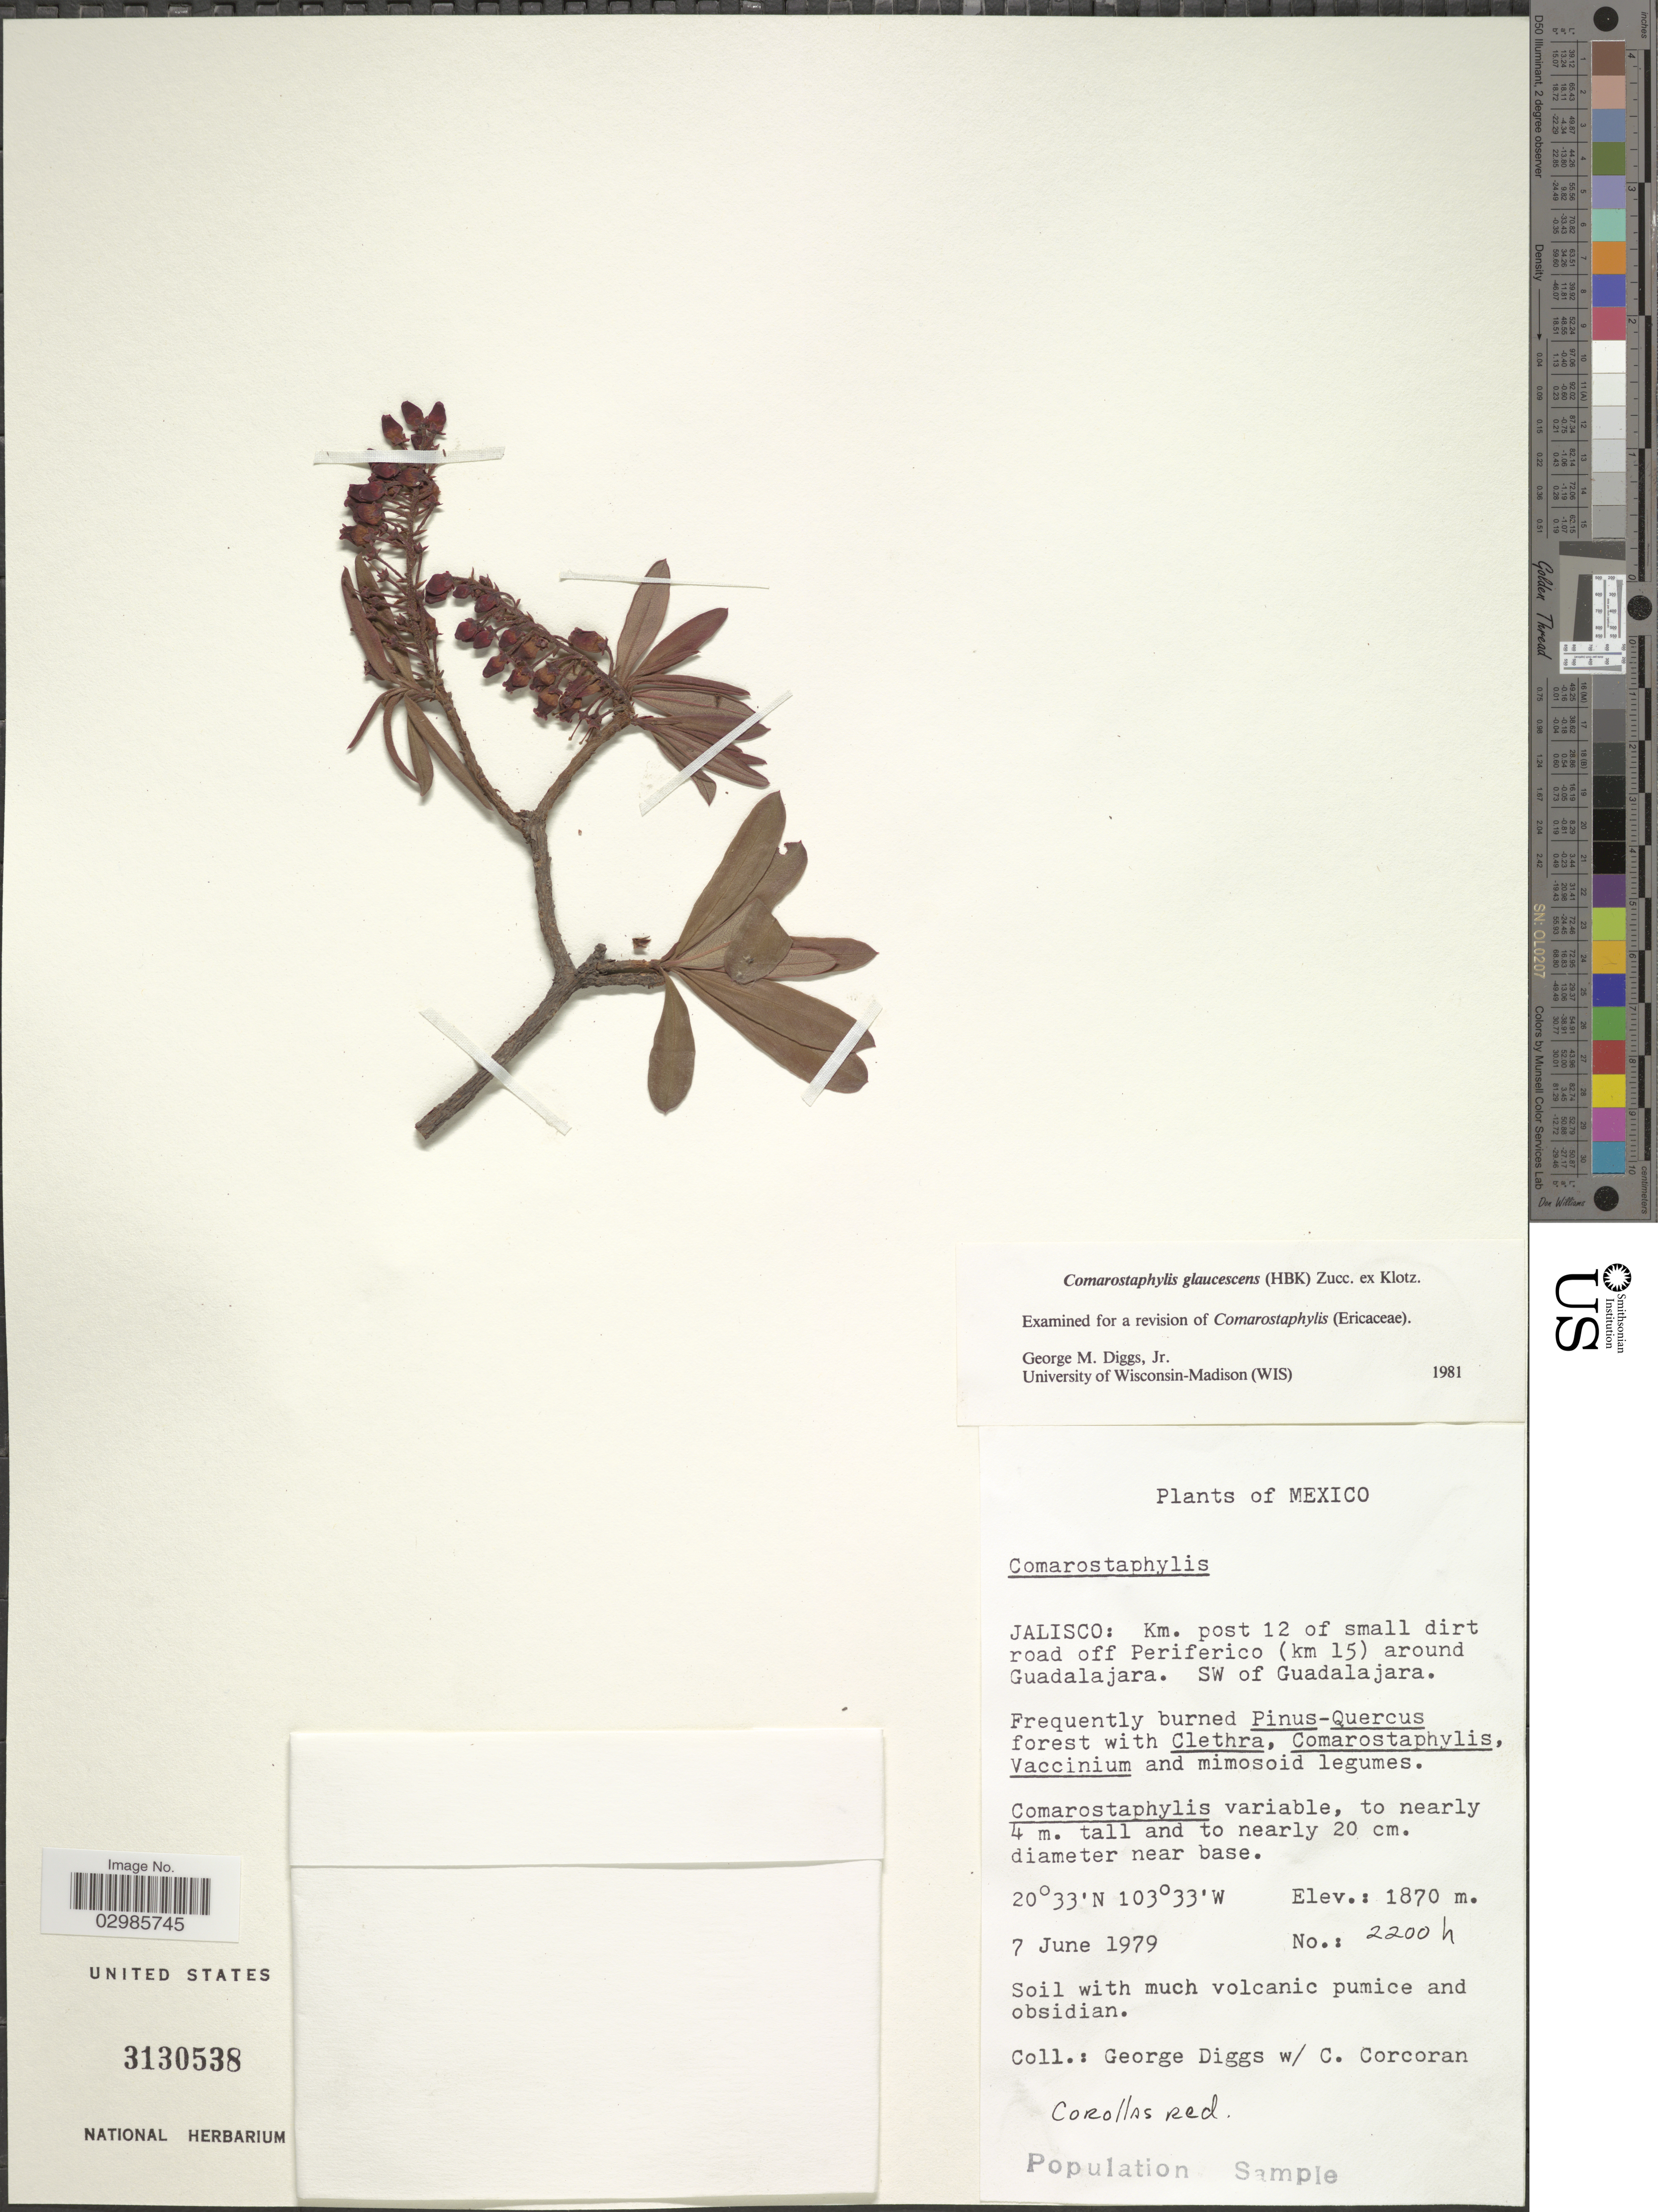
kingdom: Plantae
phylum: Tracheophyta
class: Magnoliopsida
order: Ericales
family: Ericaceae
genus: Comarostaphylis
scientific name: Comarostaphylis glaucescens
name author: (Kunth) Zucc. ex Klotzsch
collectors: G. Diggs & C. Corcoran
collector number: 2200h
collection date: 1979-06-07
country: Mexico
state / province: Jalisco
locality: Km. post 12of small dirt road off Periferico (km 15) around Guadalajara, SW of Guadalajara.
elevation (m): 1870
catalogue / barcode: US 3130538